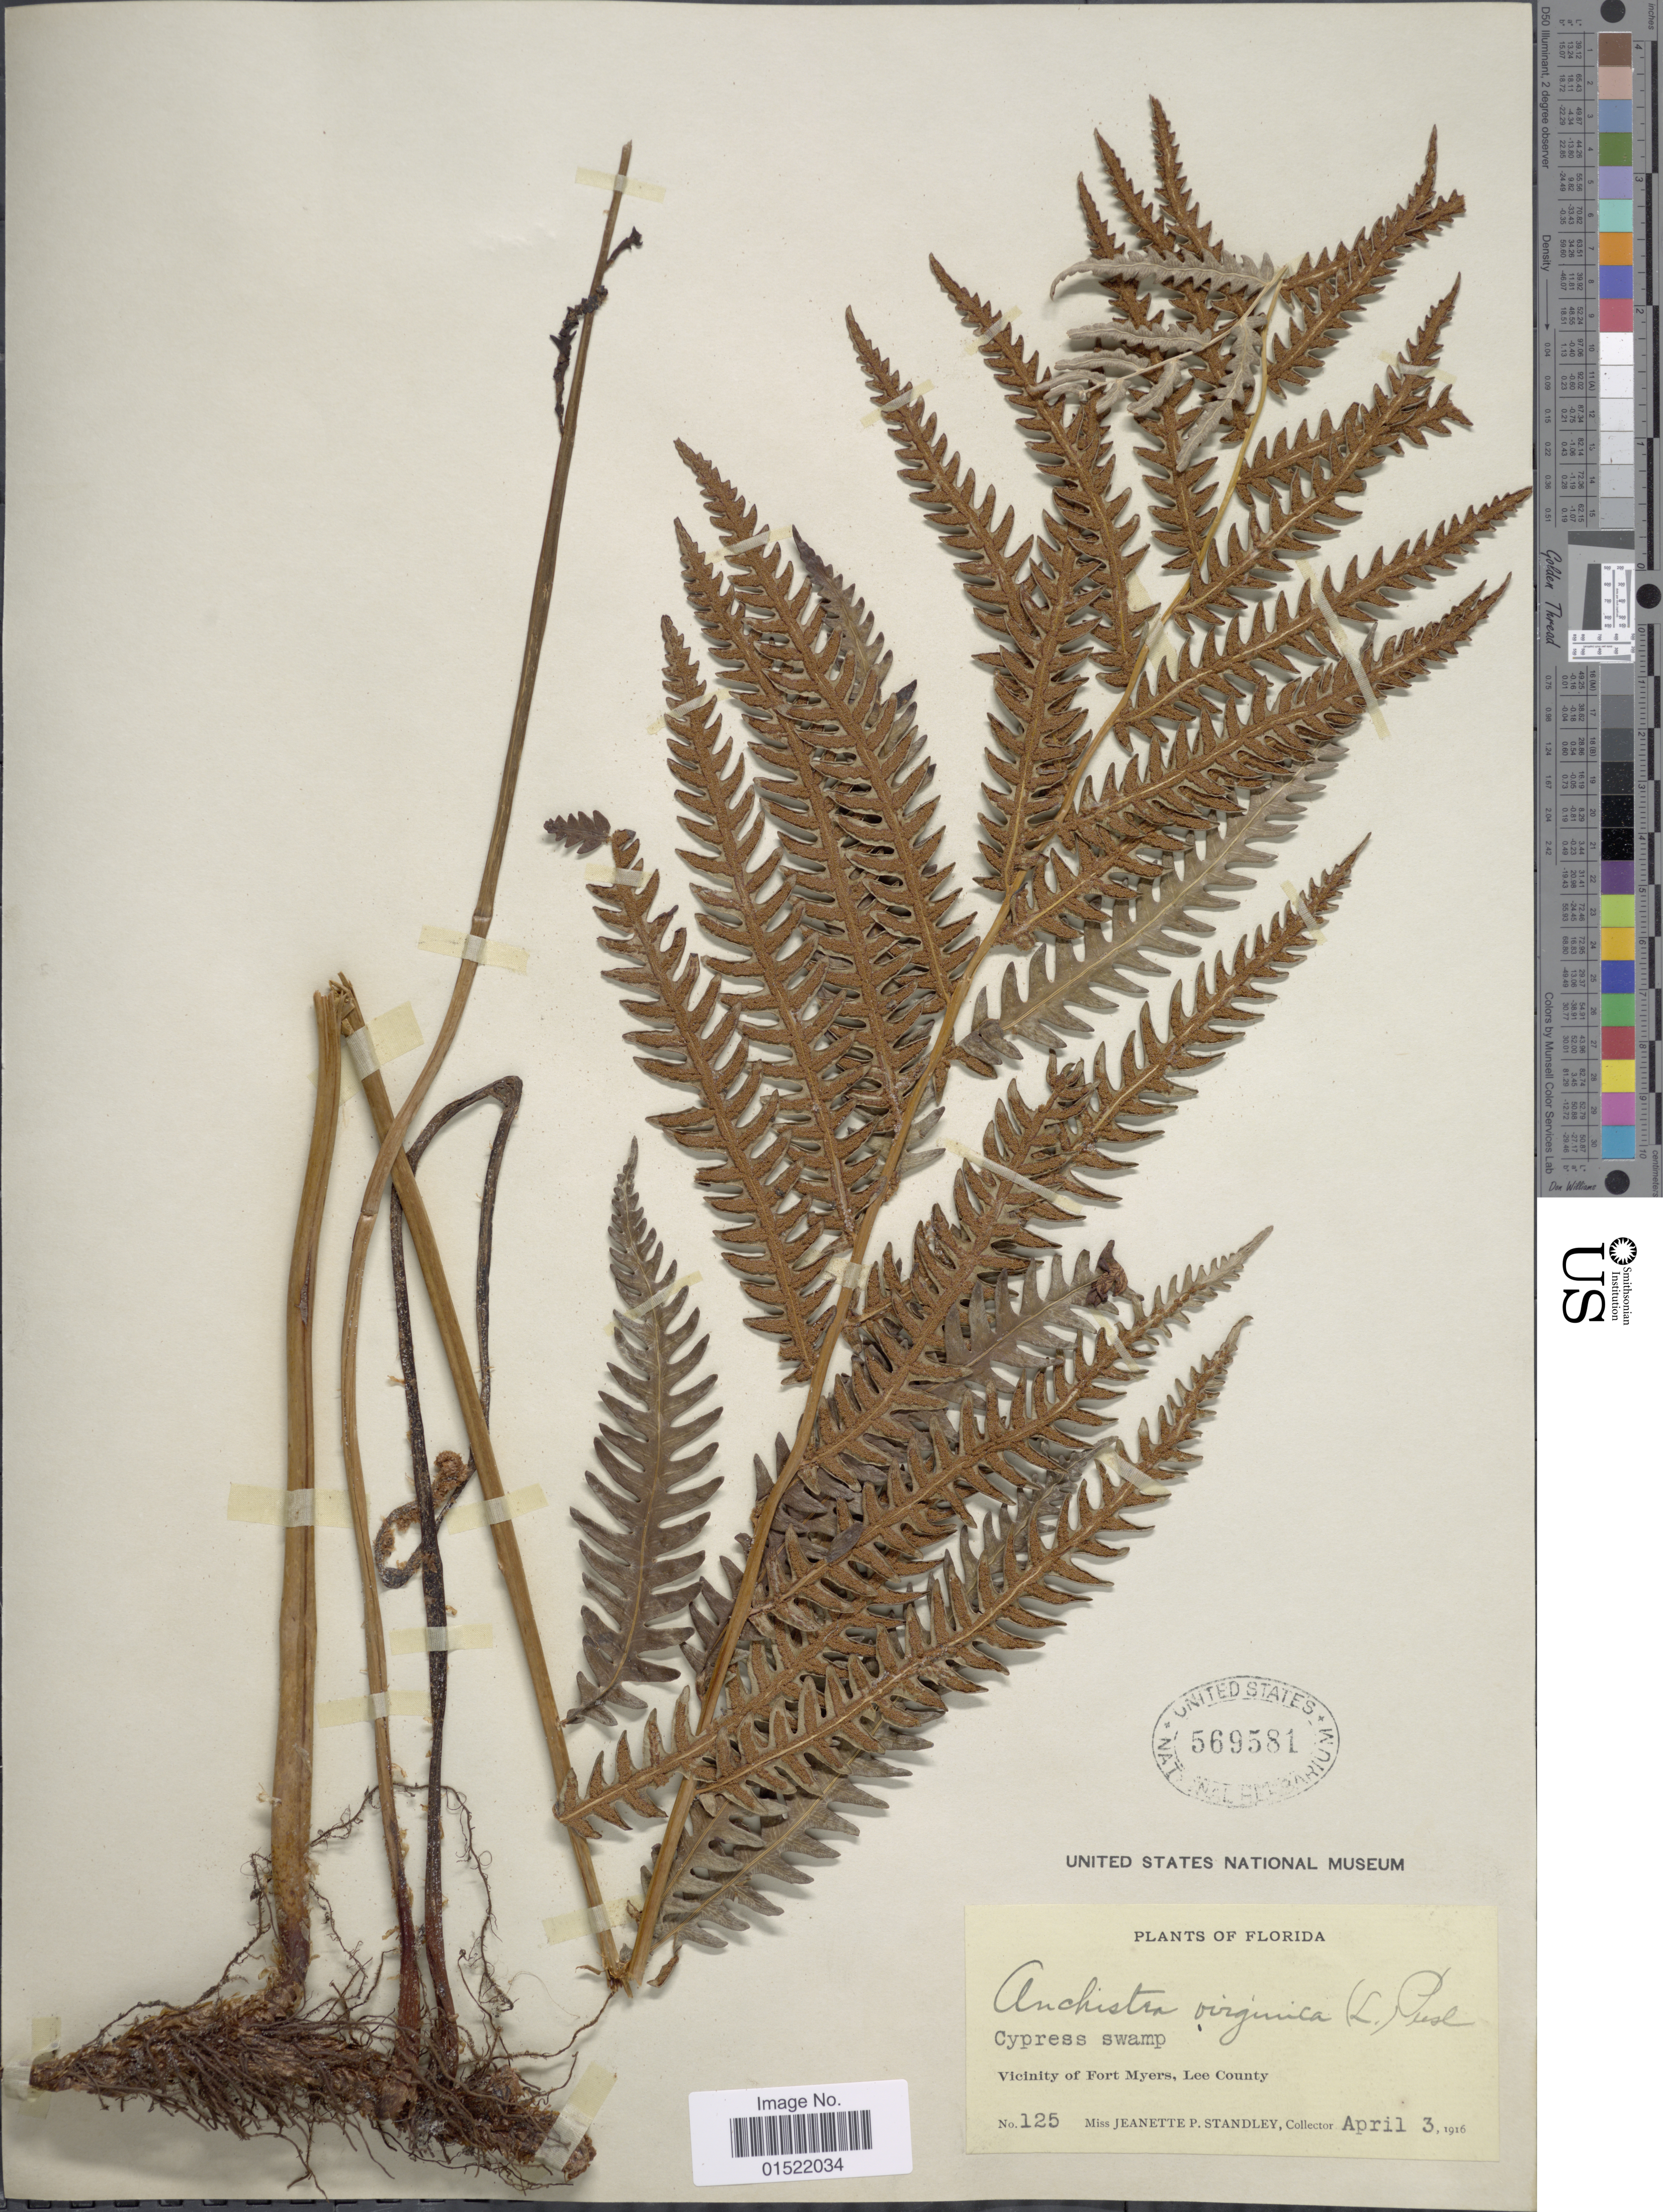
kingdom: Plantae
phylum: Tracheophyta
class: Polypodiopsida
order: Polypodiales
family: Blechnaceae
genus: Woodwardia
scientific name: Woodwardia virginica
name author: (L.) R.M. Sm.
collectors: J. P. Standley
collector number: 125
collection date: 1916-04-03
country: United States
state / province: Florida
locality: Cypress swamp, Vicinity of Fort Myers, Lee County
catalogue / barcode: US 569581